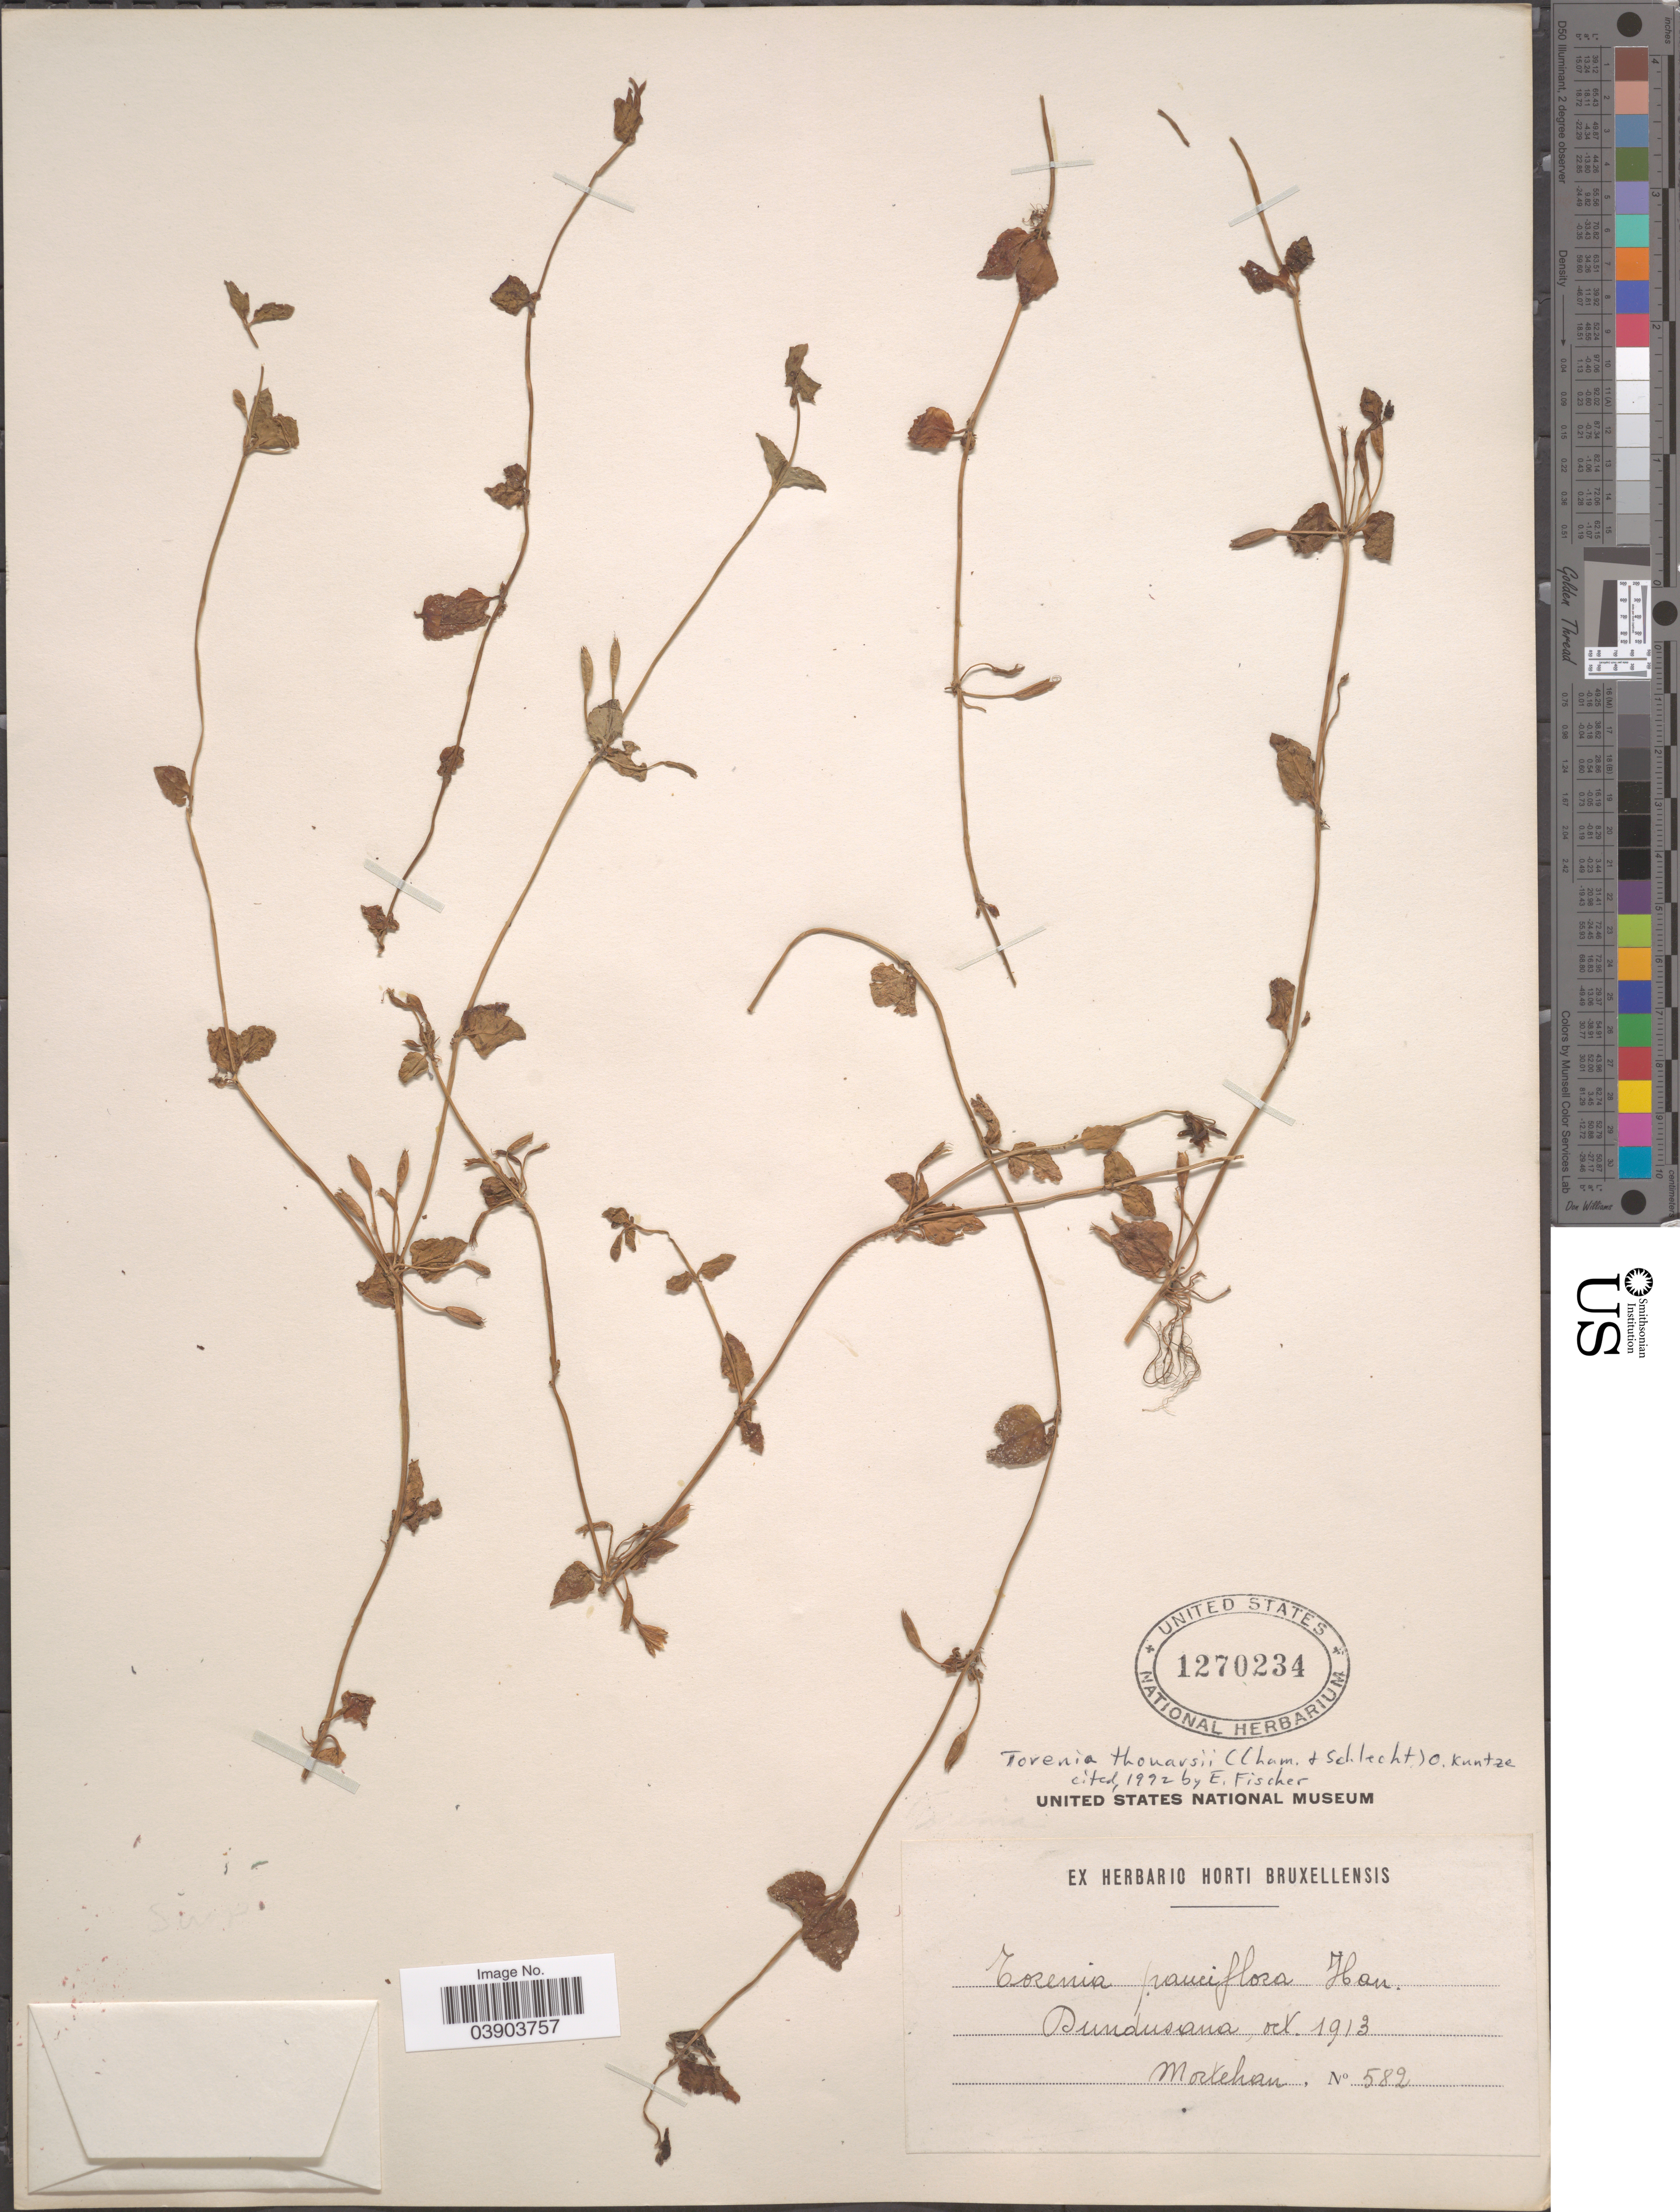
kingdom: Plantae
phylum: Tracheophyta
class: Magnoliopsida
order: Lamiales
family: Linderniaceae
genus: Torenia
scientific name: Torenia thouarsii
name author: (Cham. & Schltdl.) Kuntze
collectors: Mortehan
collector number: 582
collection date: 1913-10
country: Congo, Democratic Republic of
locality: Dundusana.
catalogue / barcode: US 1270234